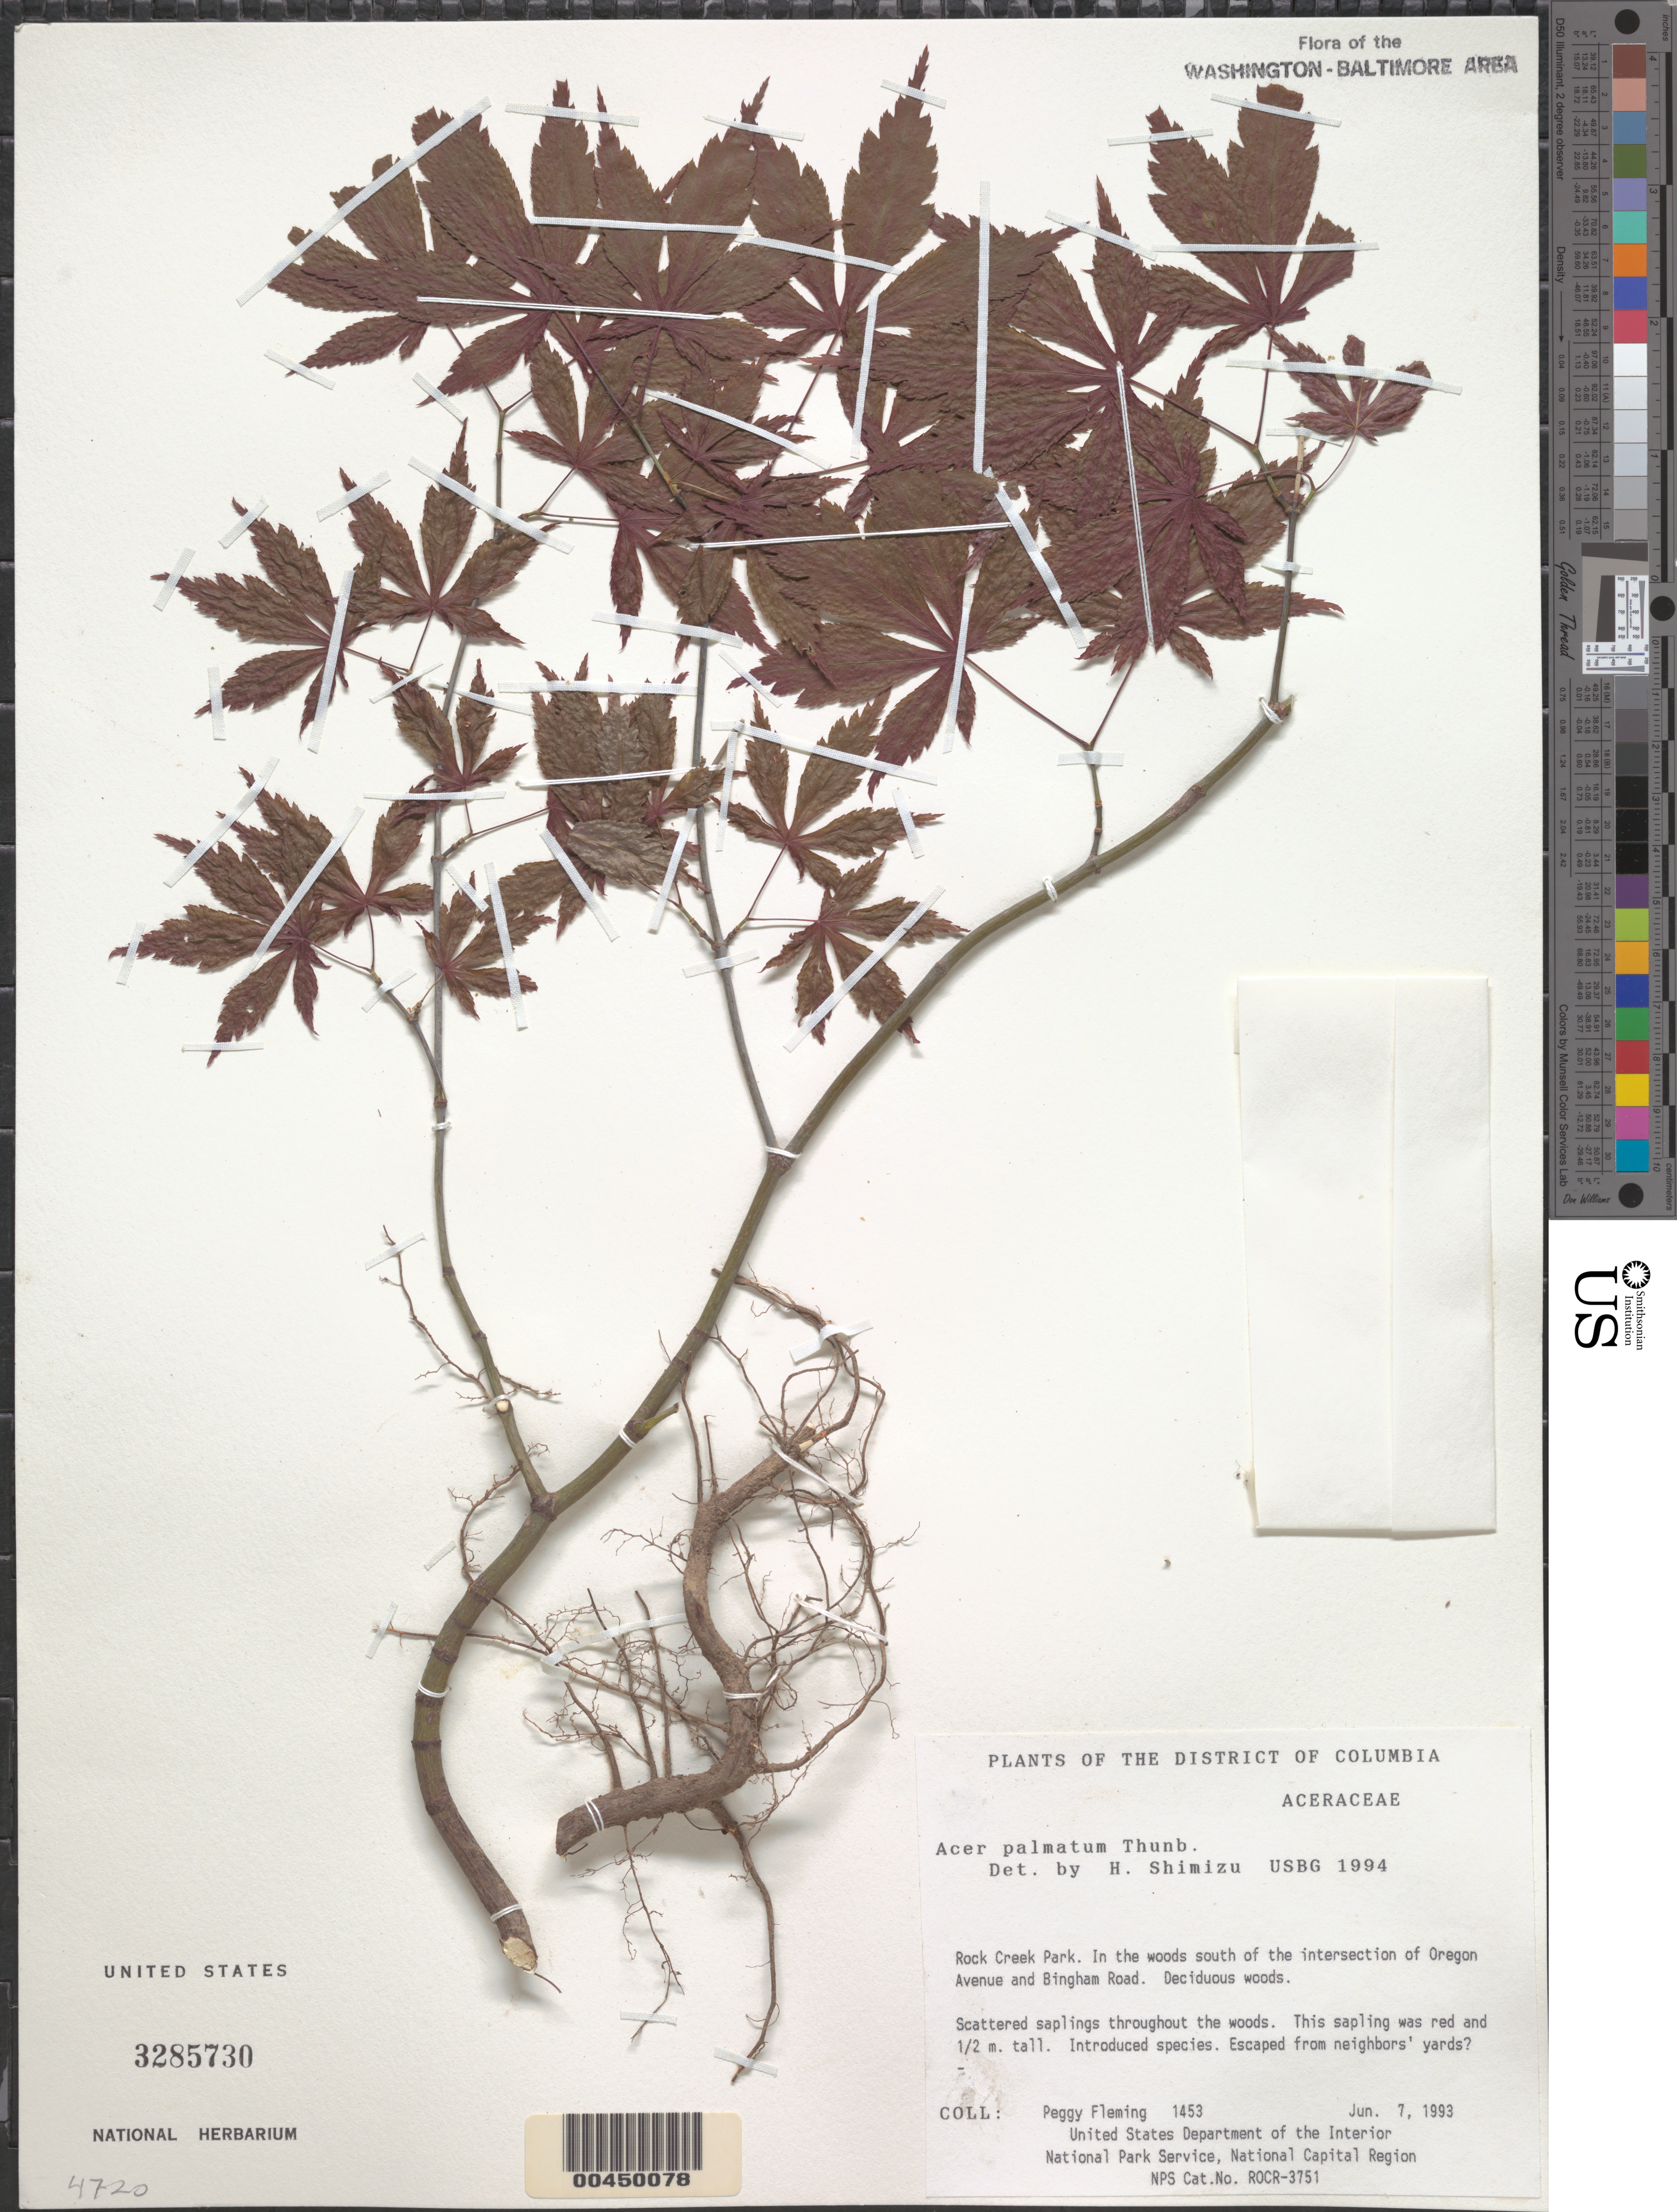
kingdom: Plantae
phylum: Tracheophyta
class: Magnoliopsida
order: Sapindales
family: Sapindaceae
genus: Acer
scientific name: Acer palmatum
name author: Thunb.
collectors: P. Fleming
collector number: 1453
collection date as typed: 07 Jun 1993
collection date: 1993-06-07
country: United States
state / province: District of Columbia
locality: Rock Creek Park, intersection of Oregon Ave. and Bingham Road Rock Creek Park & vicinity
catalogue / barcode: US 3285730